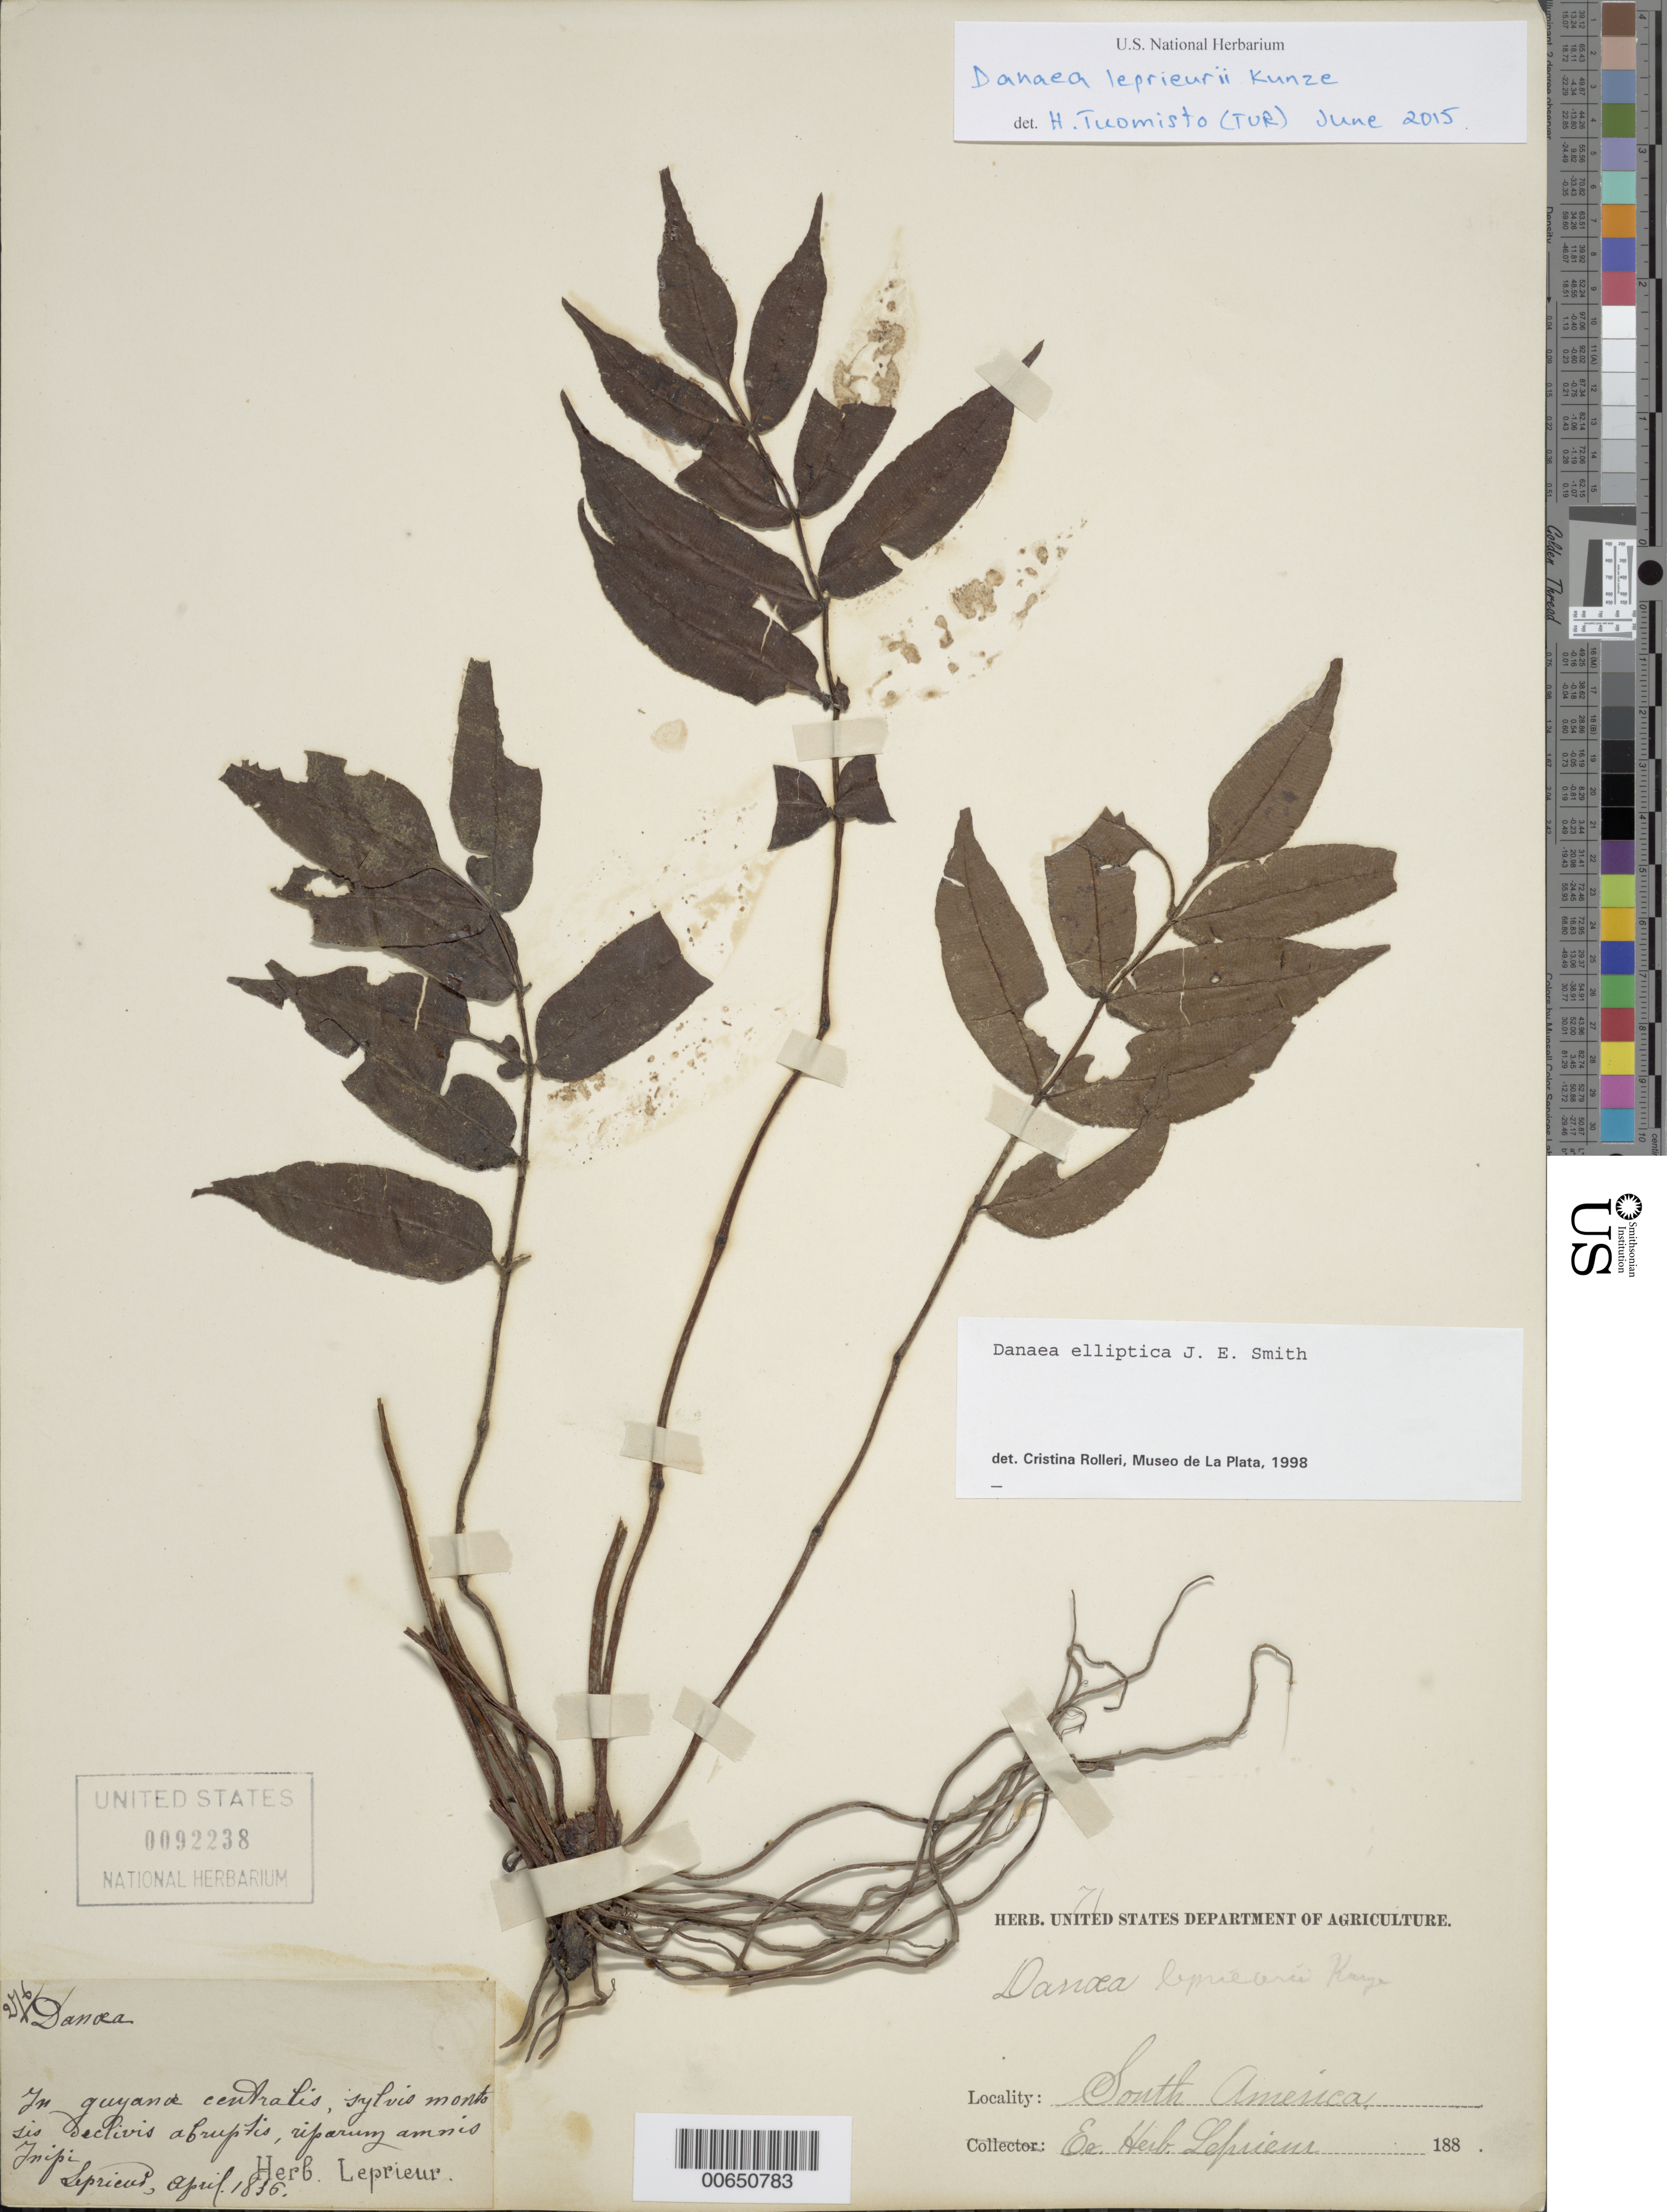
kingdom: Plantae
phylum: Tracheophyta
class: Polypodiopsida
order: Marattiales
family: Marattiaceae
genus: Danaea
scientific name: Danaea leprieurii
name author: Kunze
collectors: F. M. R. Leprieur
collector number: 276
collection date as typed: April 1836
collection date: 1836-04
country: French Guiana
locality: Guyana centralis, riparum amnis [Inipi ?]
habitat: Sylvis montosis declivis abruptis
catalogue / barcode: US 92238